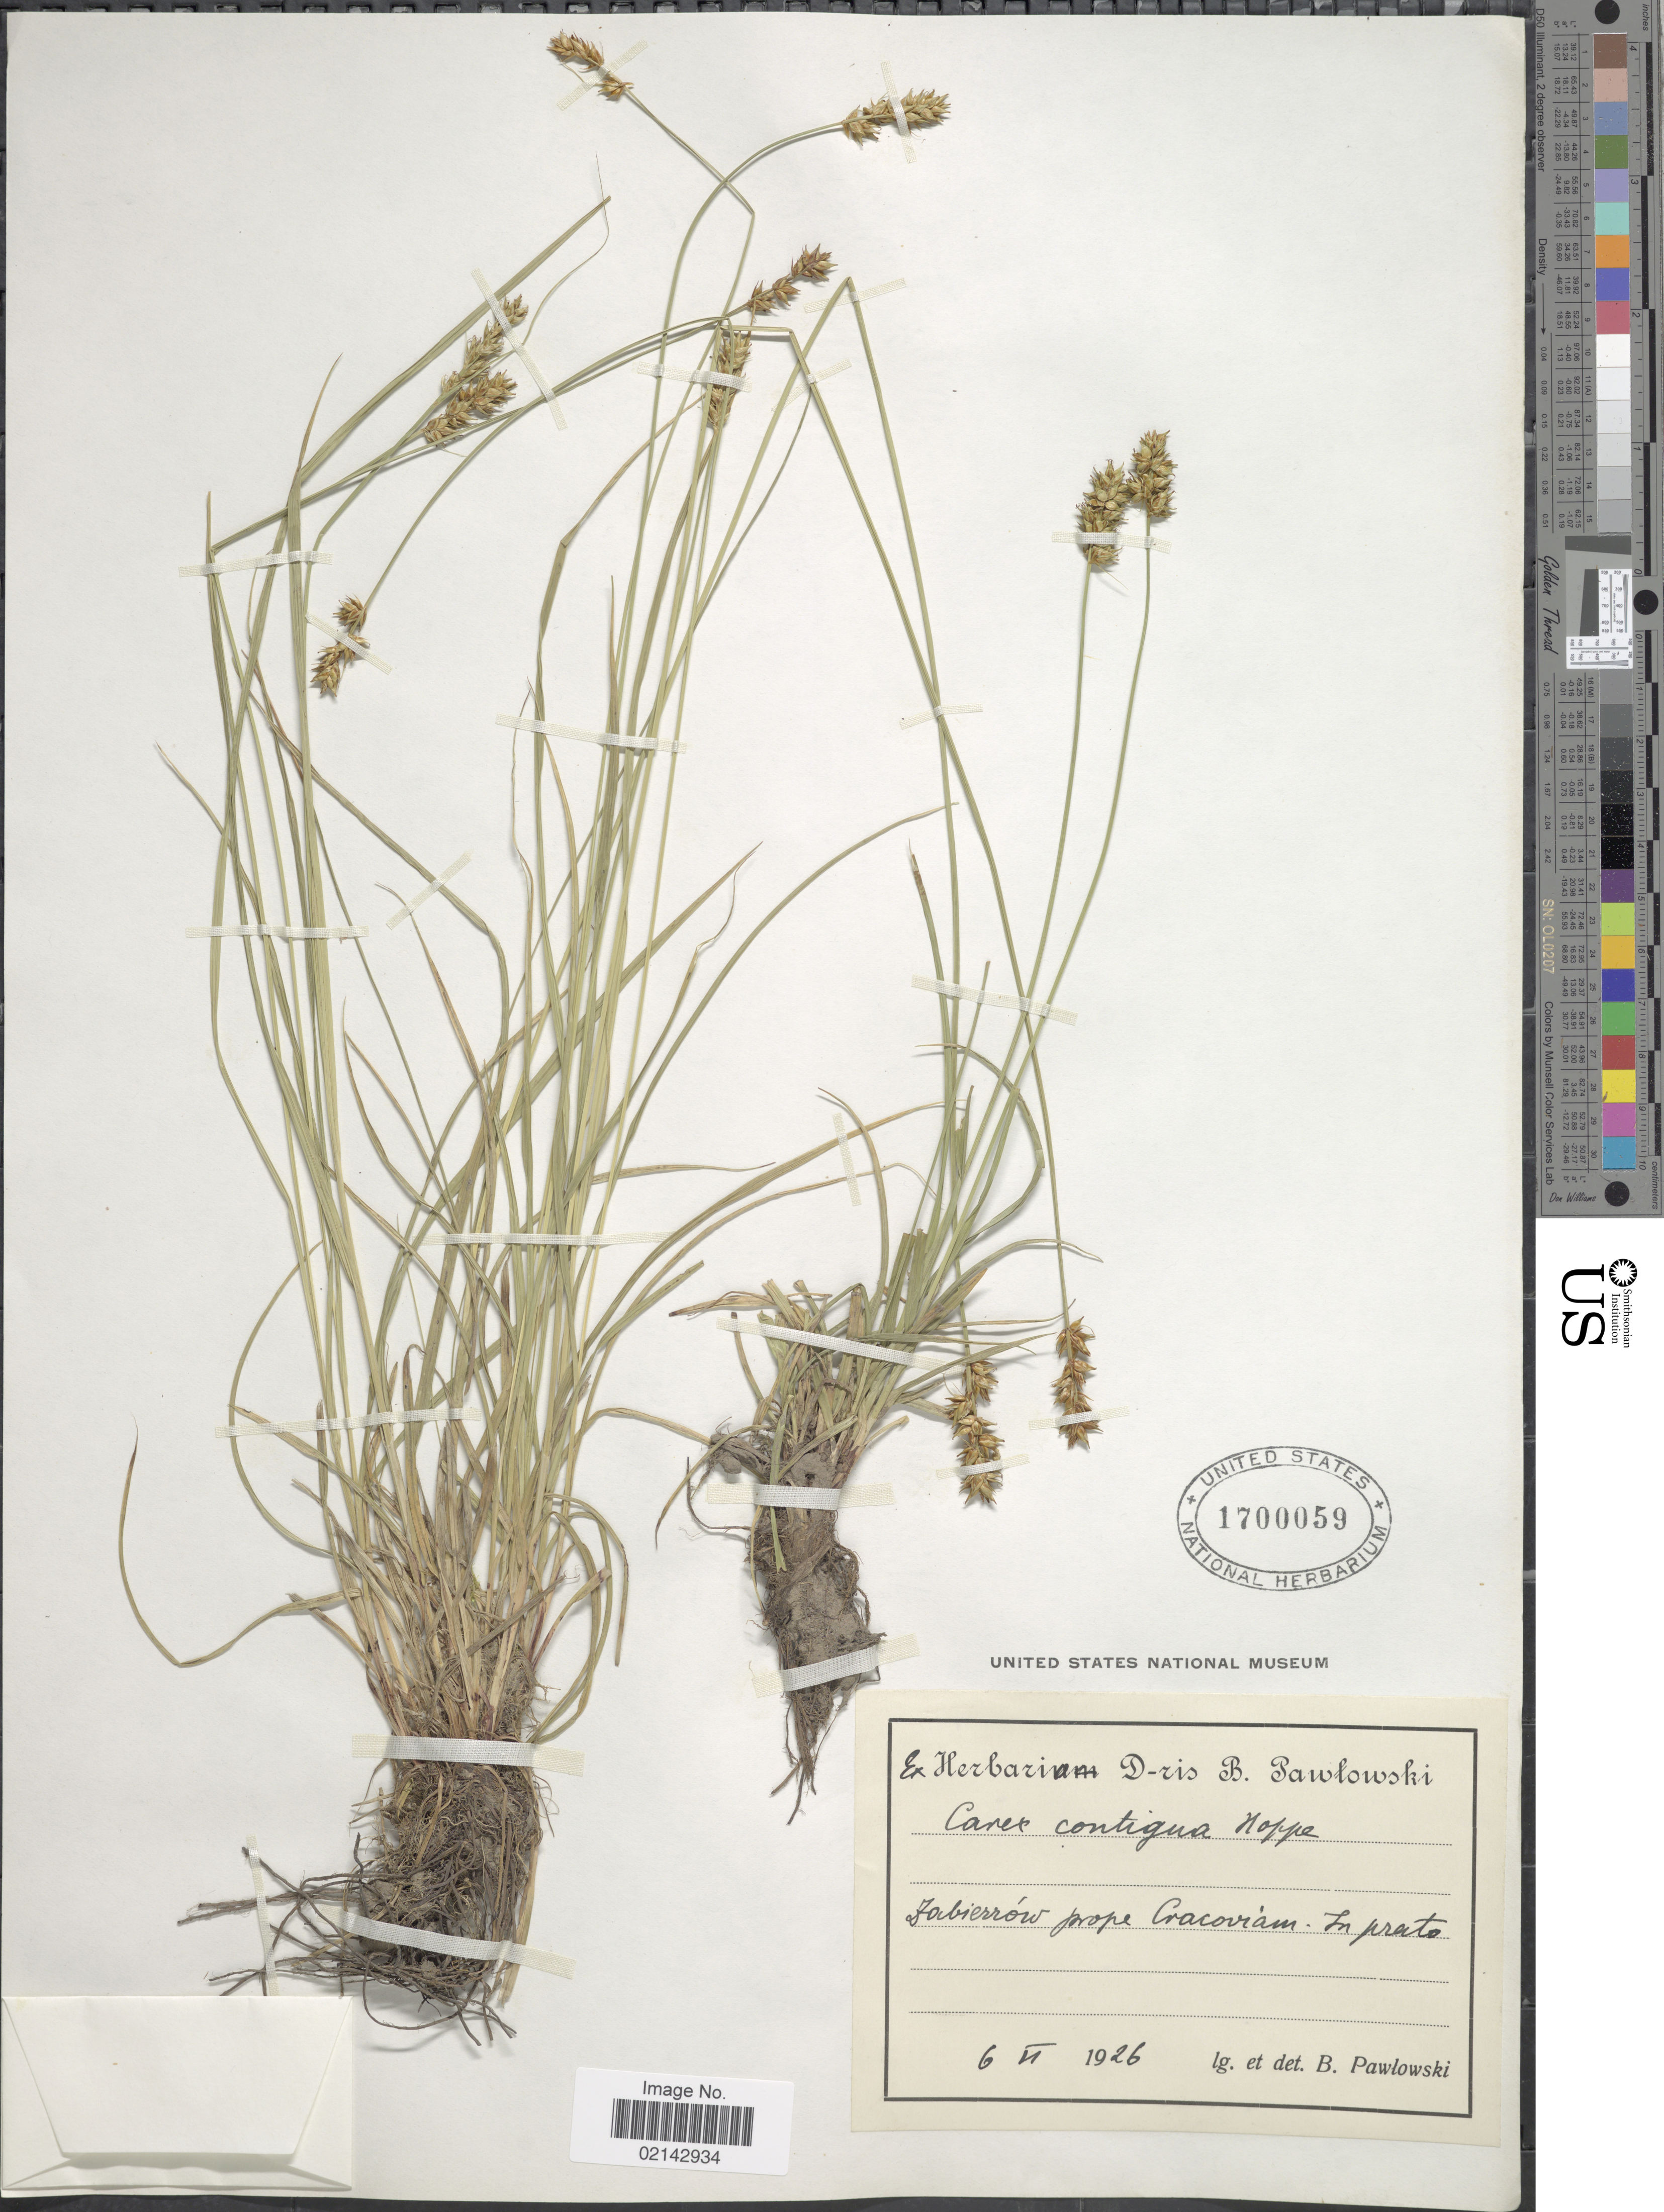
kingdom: Plantae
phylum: Tracheophyta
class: Liliopsida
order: Poales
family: Cyperaceae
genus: Carex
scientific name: Carex spicata subsp. spicata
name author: Huds.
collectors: B. Pawlowski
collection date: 1926-06-06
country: Poland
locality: Zabierrow prope Cracoviam, in prato. [interpreted]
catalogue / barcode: US 1700059